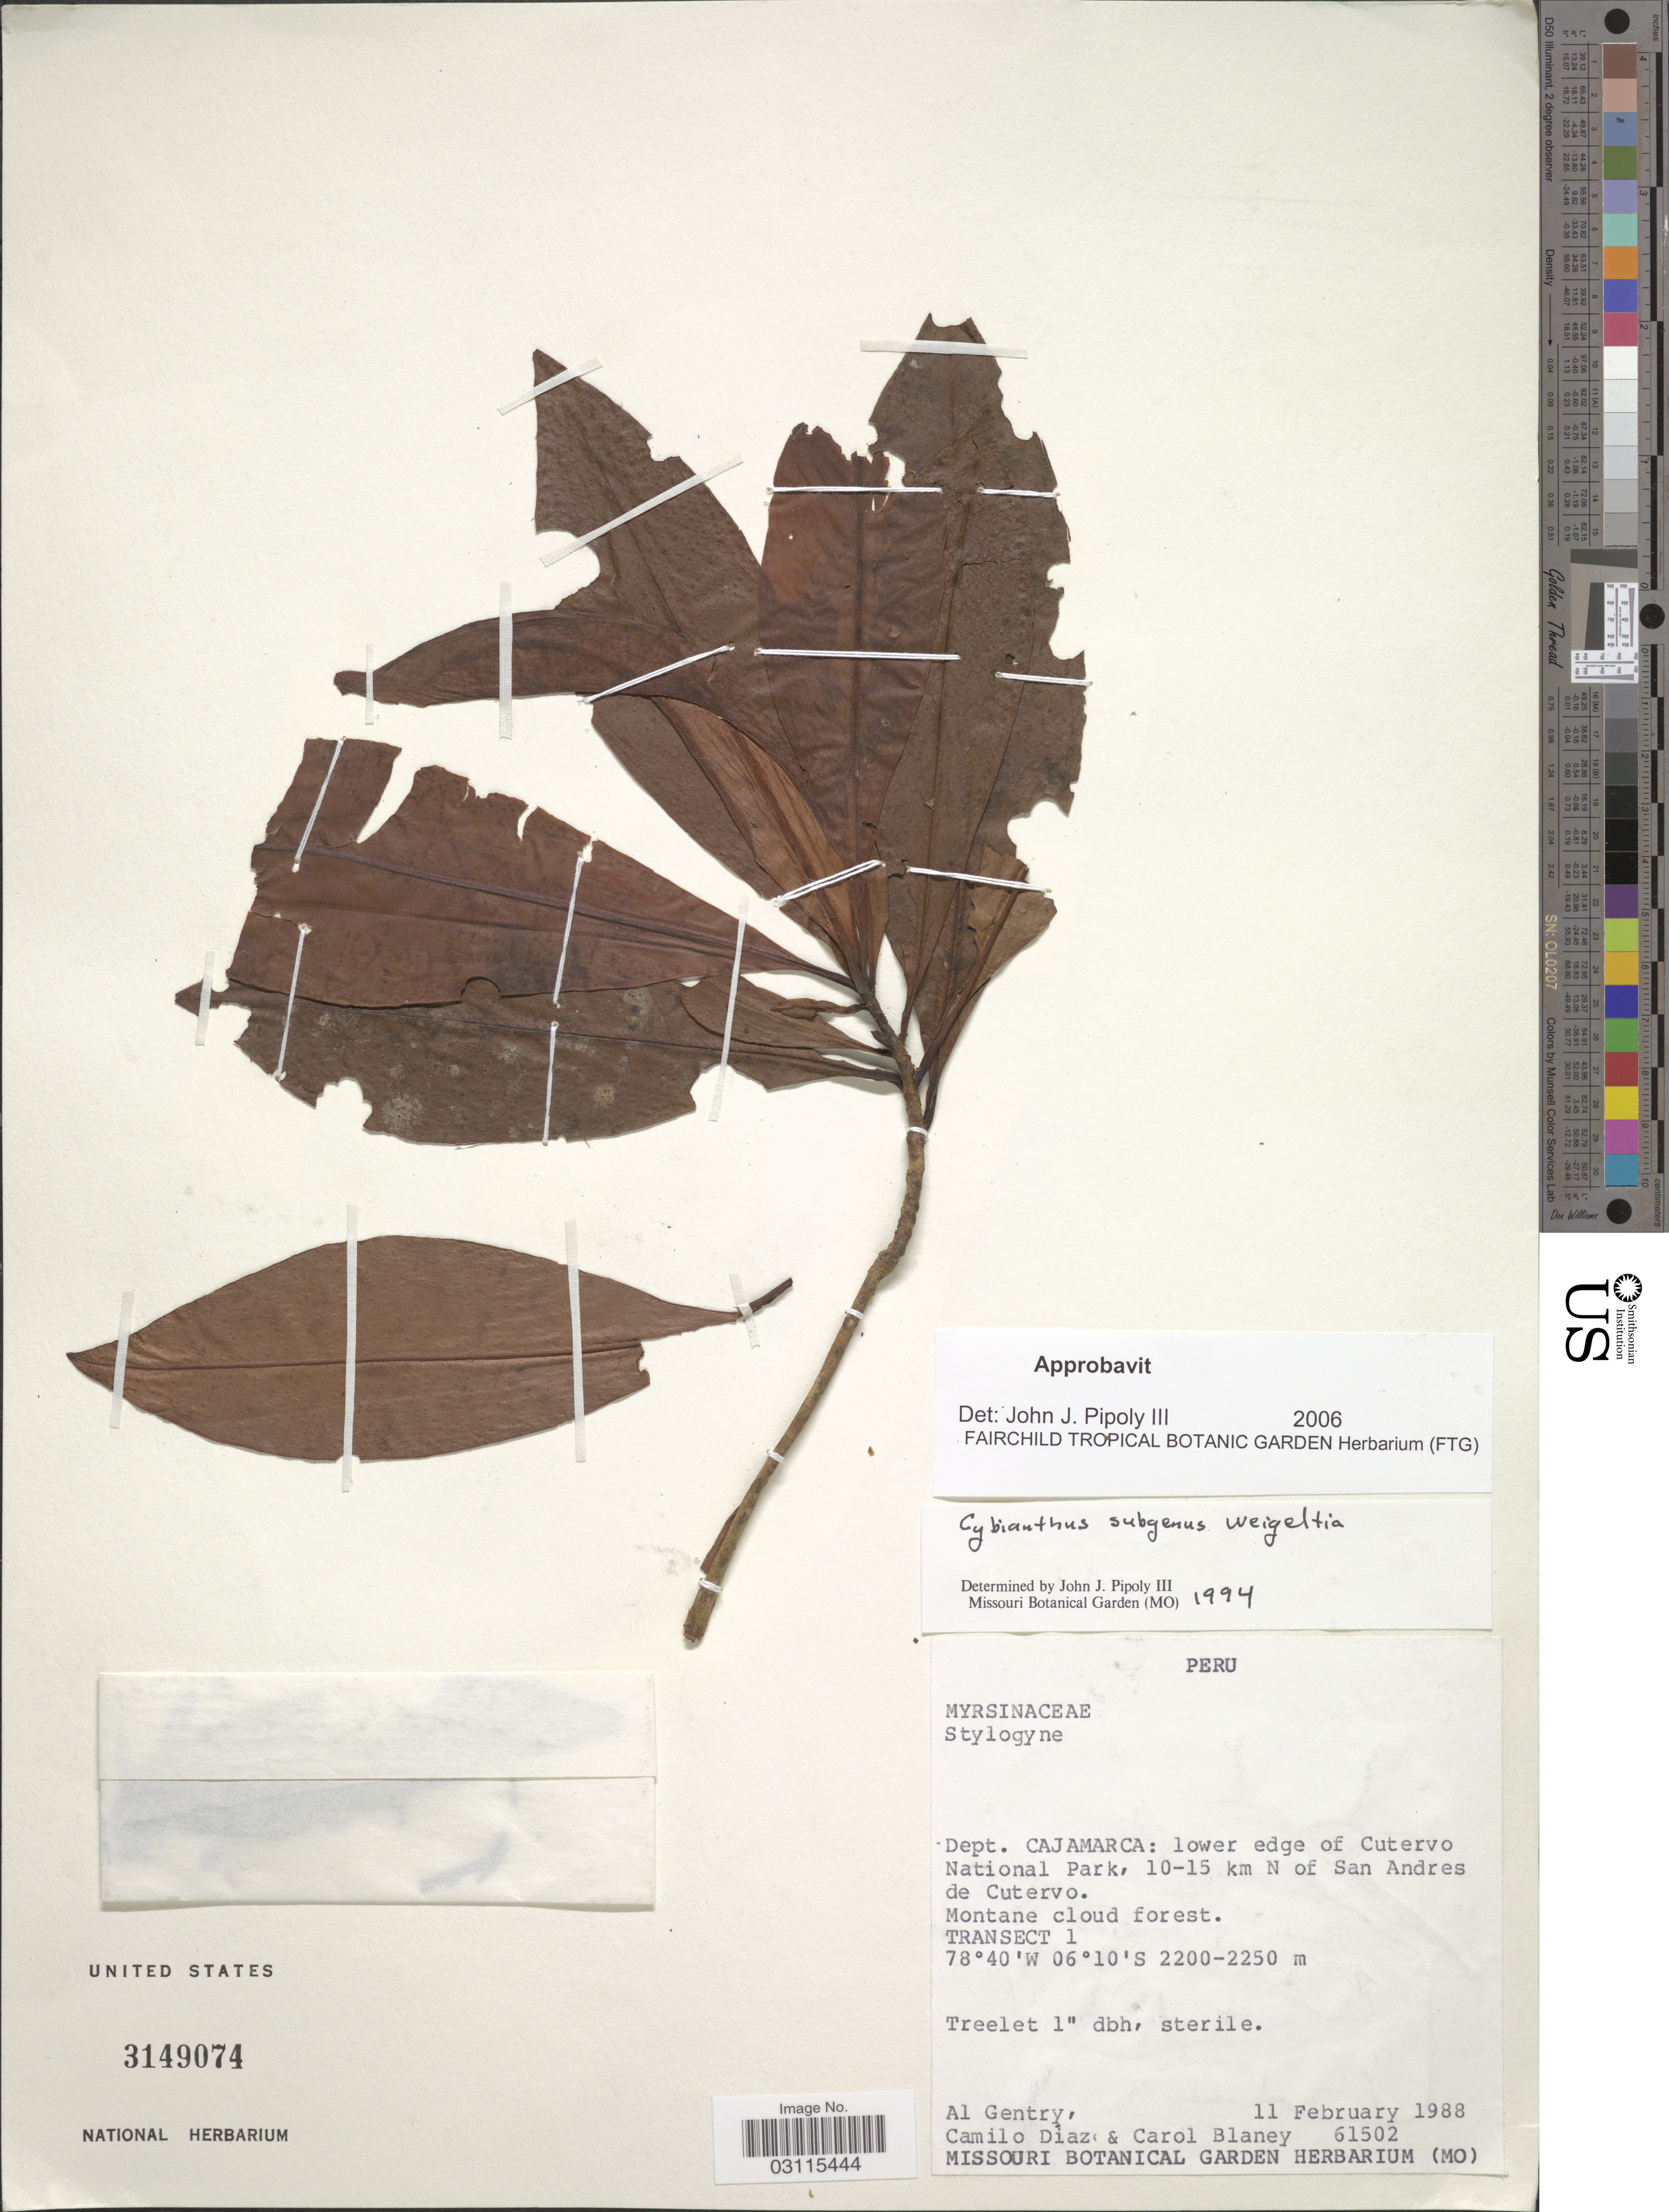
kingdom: Plantae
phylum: Tracheophyta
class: Magnoliopsida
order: Ericales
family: Primulaceae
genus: Cybianthus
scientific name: Cybianthus sp.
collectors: A. H. Gentry, C. Díaz & C. Blaney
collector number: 61502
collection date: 1988-02-11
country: Peru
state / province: Cajamarca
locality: Dept. Cajamarca: lower edge of Cutervo National Park, 10-15 km N of San Andres de Cutervo. Transect 1.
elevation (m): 2200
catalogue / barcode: US 3149074